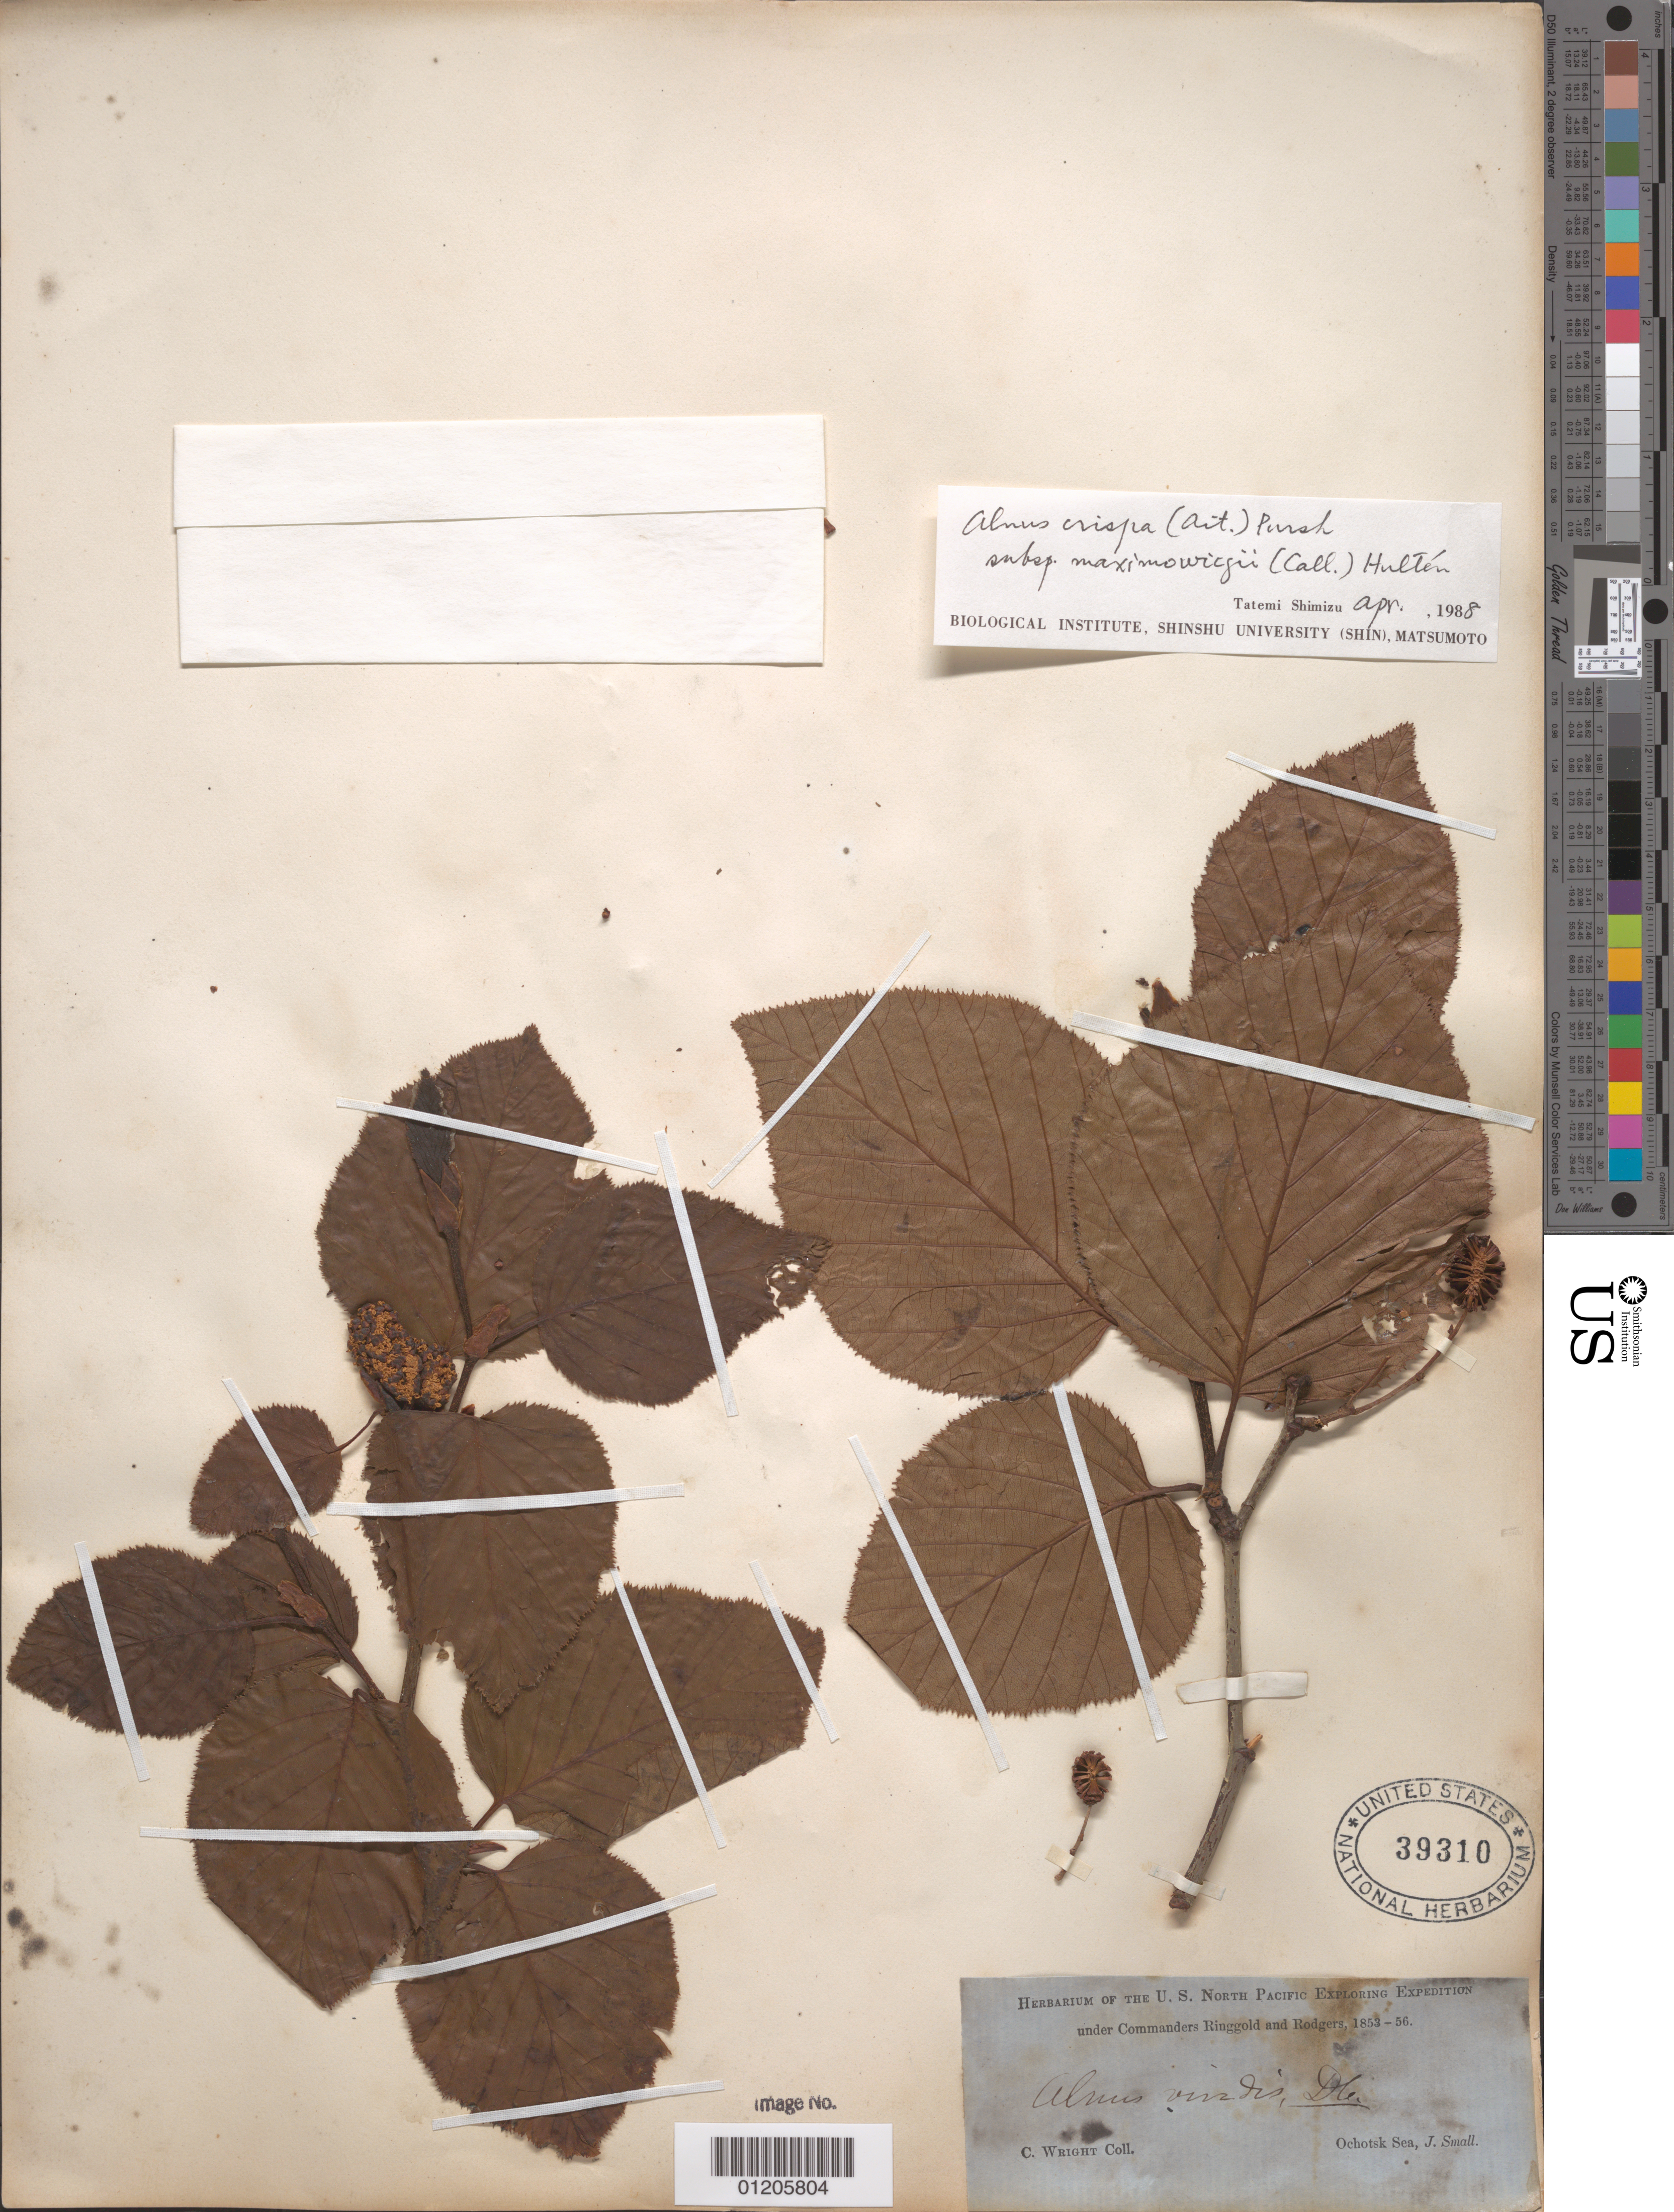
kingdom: Plantae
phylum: Tracheophyta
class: Magnoliopsida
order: Fagales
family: Betulaceae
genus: Alnus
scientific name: Alnus crispa subsp. maximowiczii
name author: (Callier & C.K. Schneid.) Hultén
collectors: C. Wright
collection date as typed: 1853 to -- --- 1856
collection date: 1853/1856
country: Russian Federation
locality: Ochotsk Sea.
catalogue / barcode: US 39310